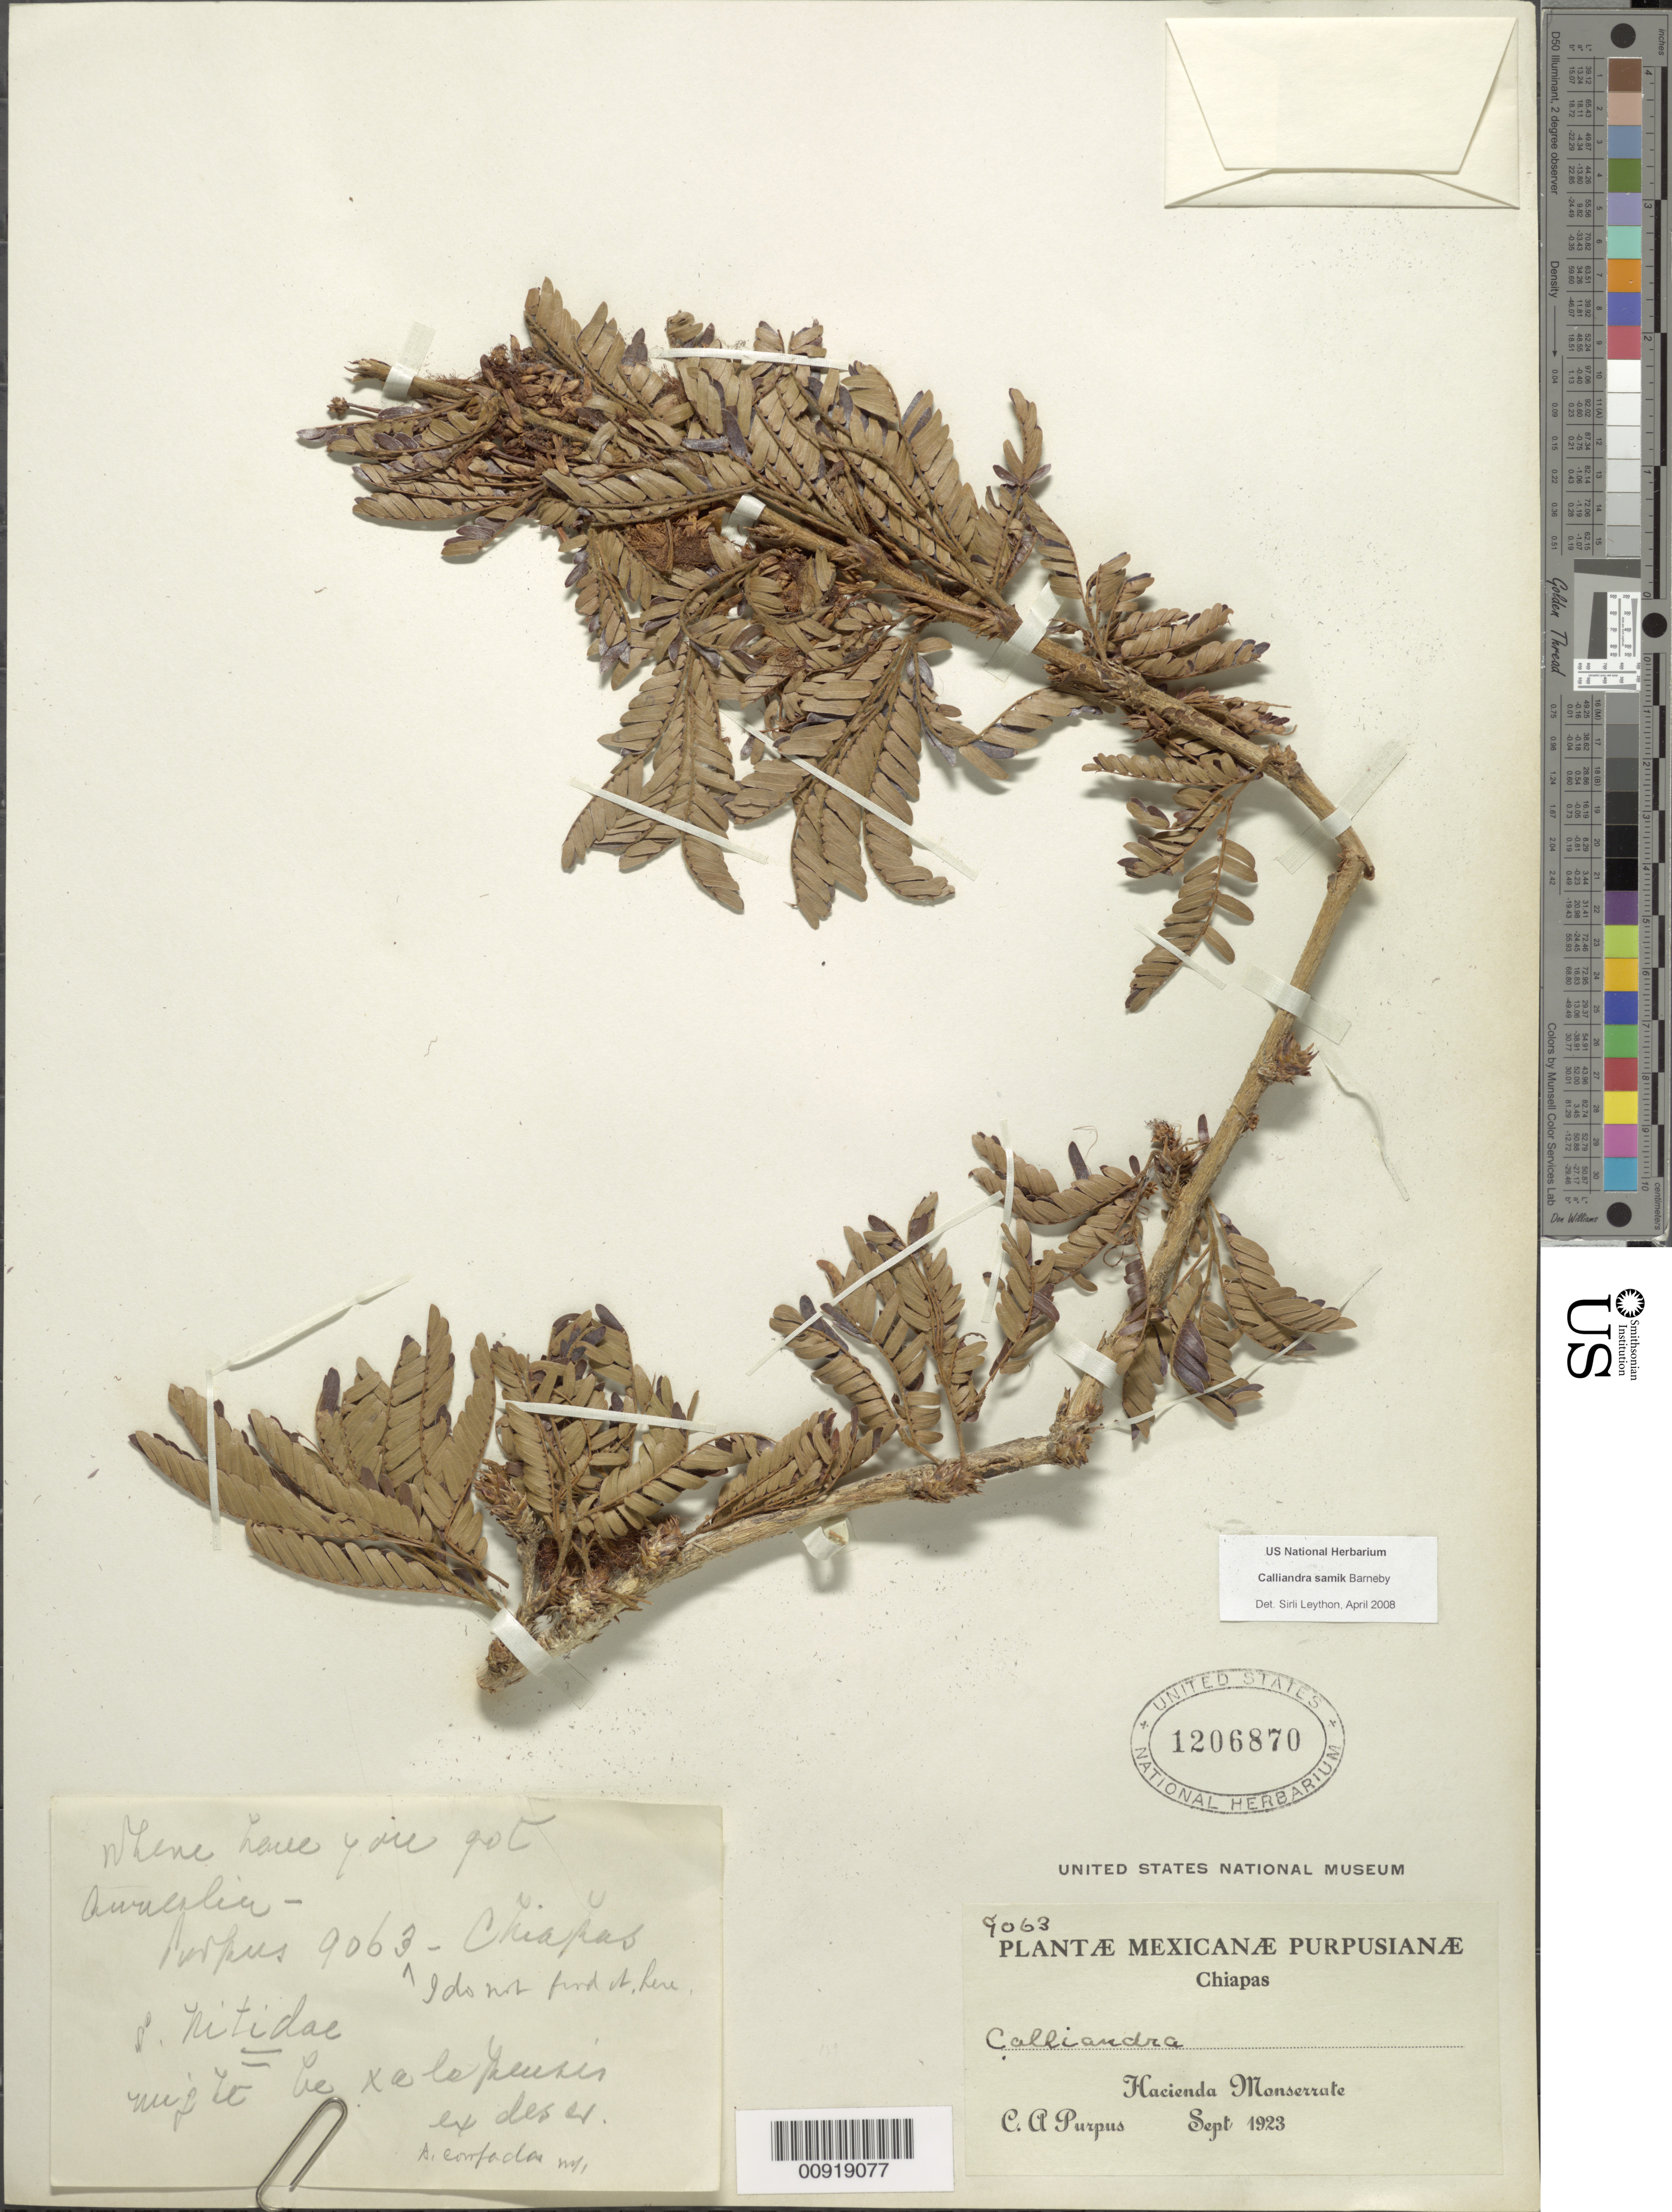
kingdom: Plantae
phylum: Tracheophyta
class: Magnoliopsida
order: Fabales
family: Fabaceae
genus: Calliandra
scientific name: Calliandra samik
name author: Barneby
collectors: C. A. Purpus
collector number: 9063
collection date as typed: Sep 1923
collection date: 1923-09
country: Mexico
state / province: Chiapas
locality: Hacienda Monserrate, Chiapas.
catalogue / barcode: US 1206870